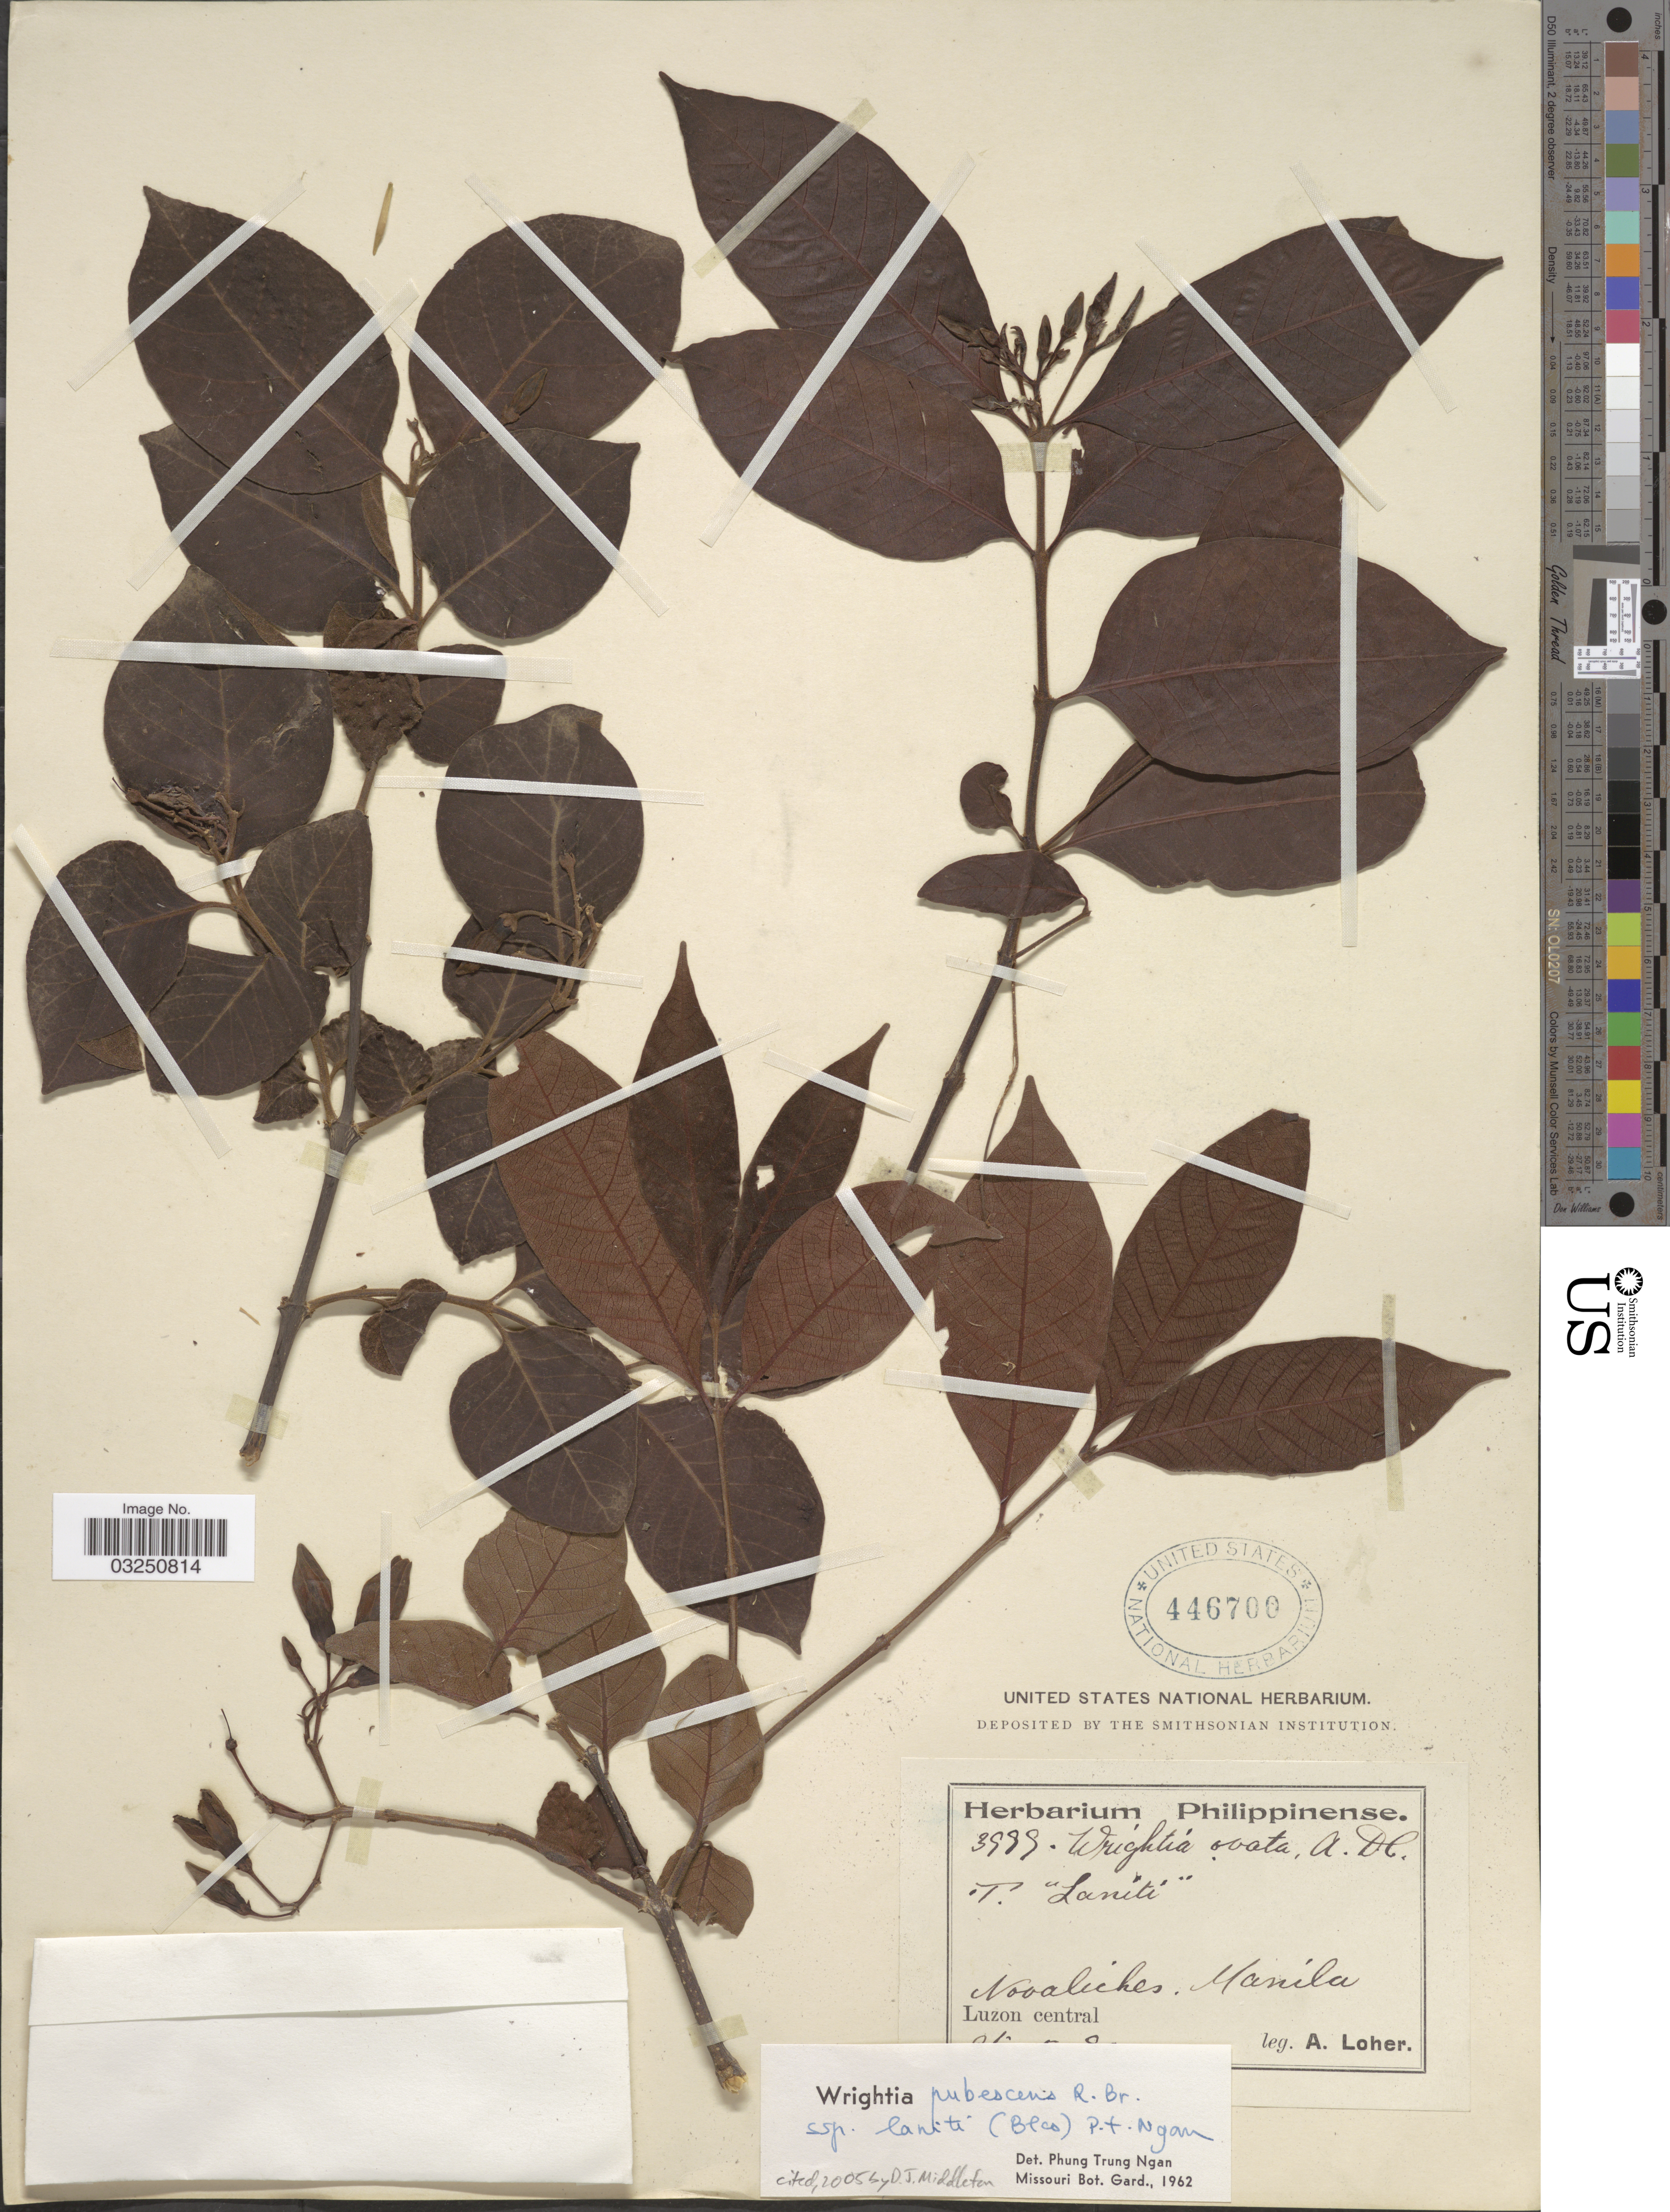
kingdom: Plantae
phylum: Tracheophyta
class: Magnoliopsida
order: Gentianales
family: Apocynaceae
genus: Wrightia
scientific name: Wrightia pubescens subsp. laniti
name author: (M. Blanco) Ngan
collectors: A. Loher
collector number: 3999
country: Philippines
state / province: Central Luzon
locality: Novaliches. Manila. Luzon central.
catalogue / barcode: US 446700